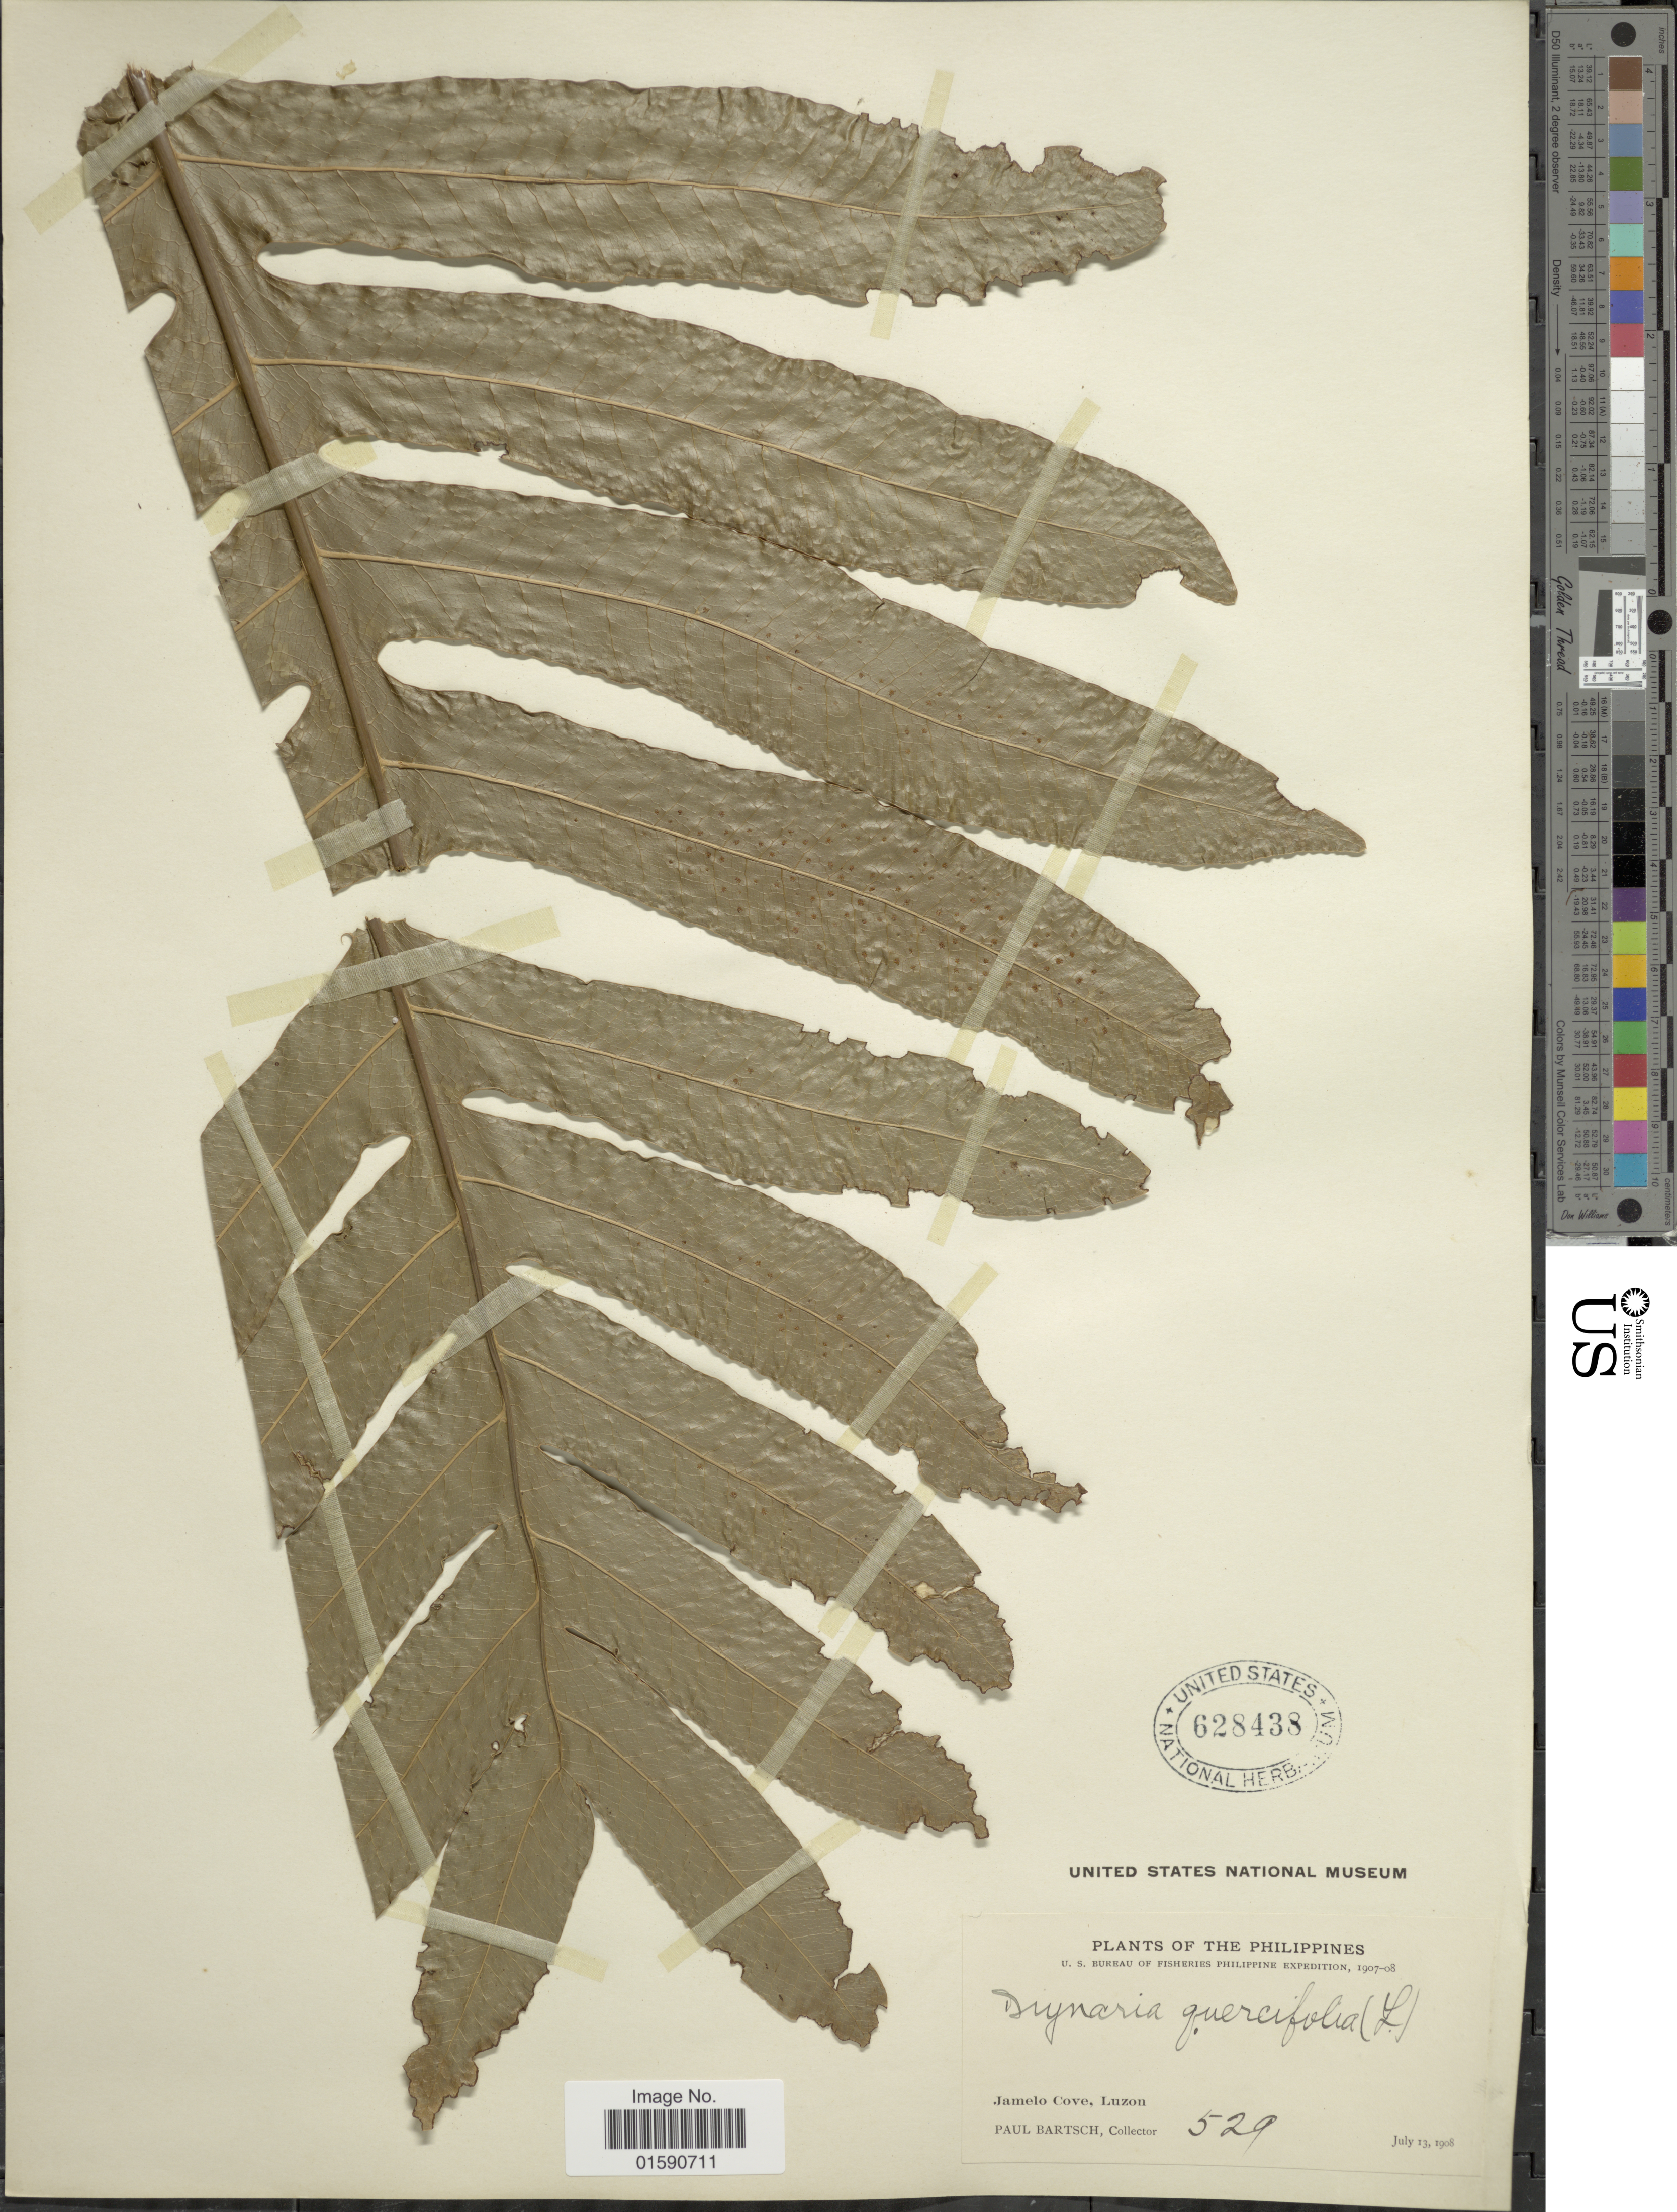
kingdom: Plantae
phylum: Tracheophyta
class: Polypodiopsida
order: Polypodiales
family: Polypodiaceae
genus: Drynaria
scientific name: Drynaria quercifolia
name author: (L.) J. Sm.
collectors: P. Bartsch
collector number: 529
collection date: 1908-07-13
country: Philippines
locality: Jamelo Cove, Luzon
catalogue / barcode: US 628438